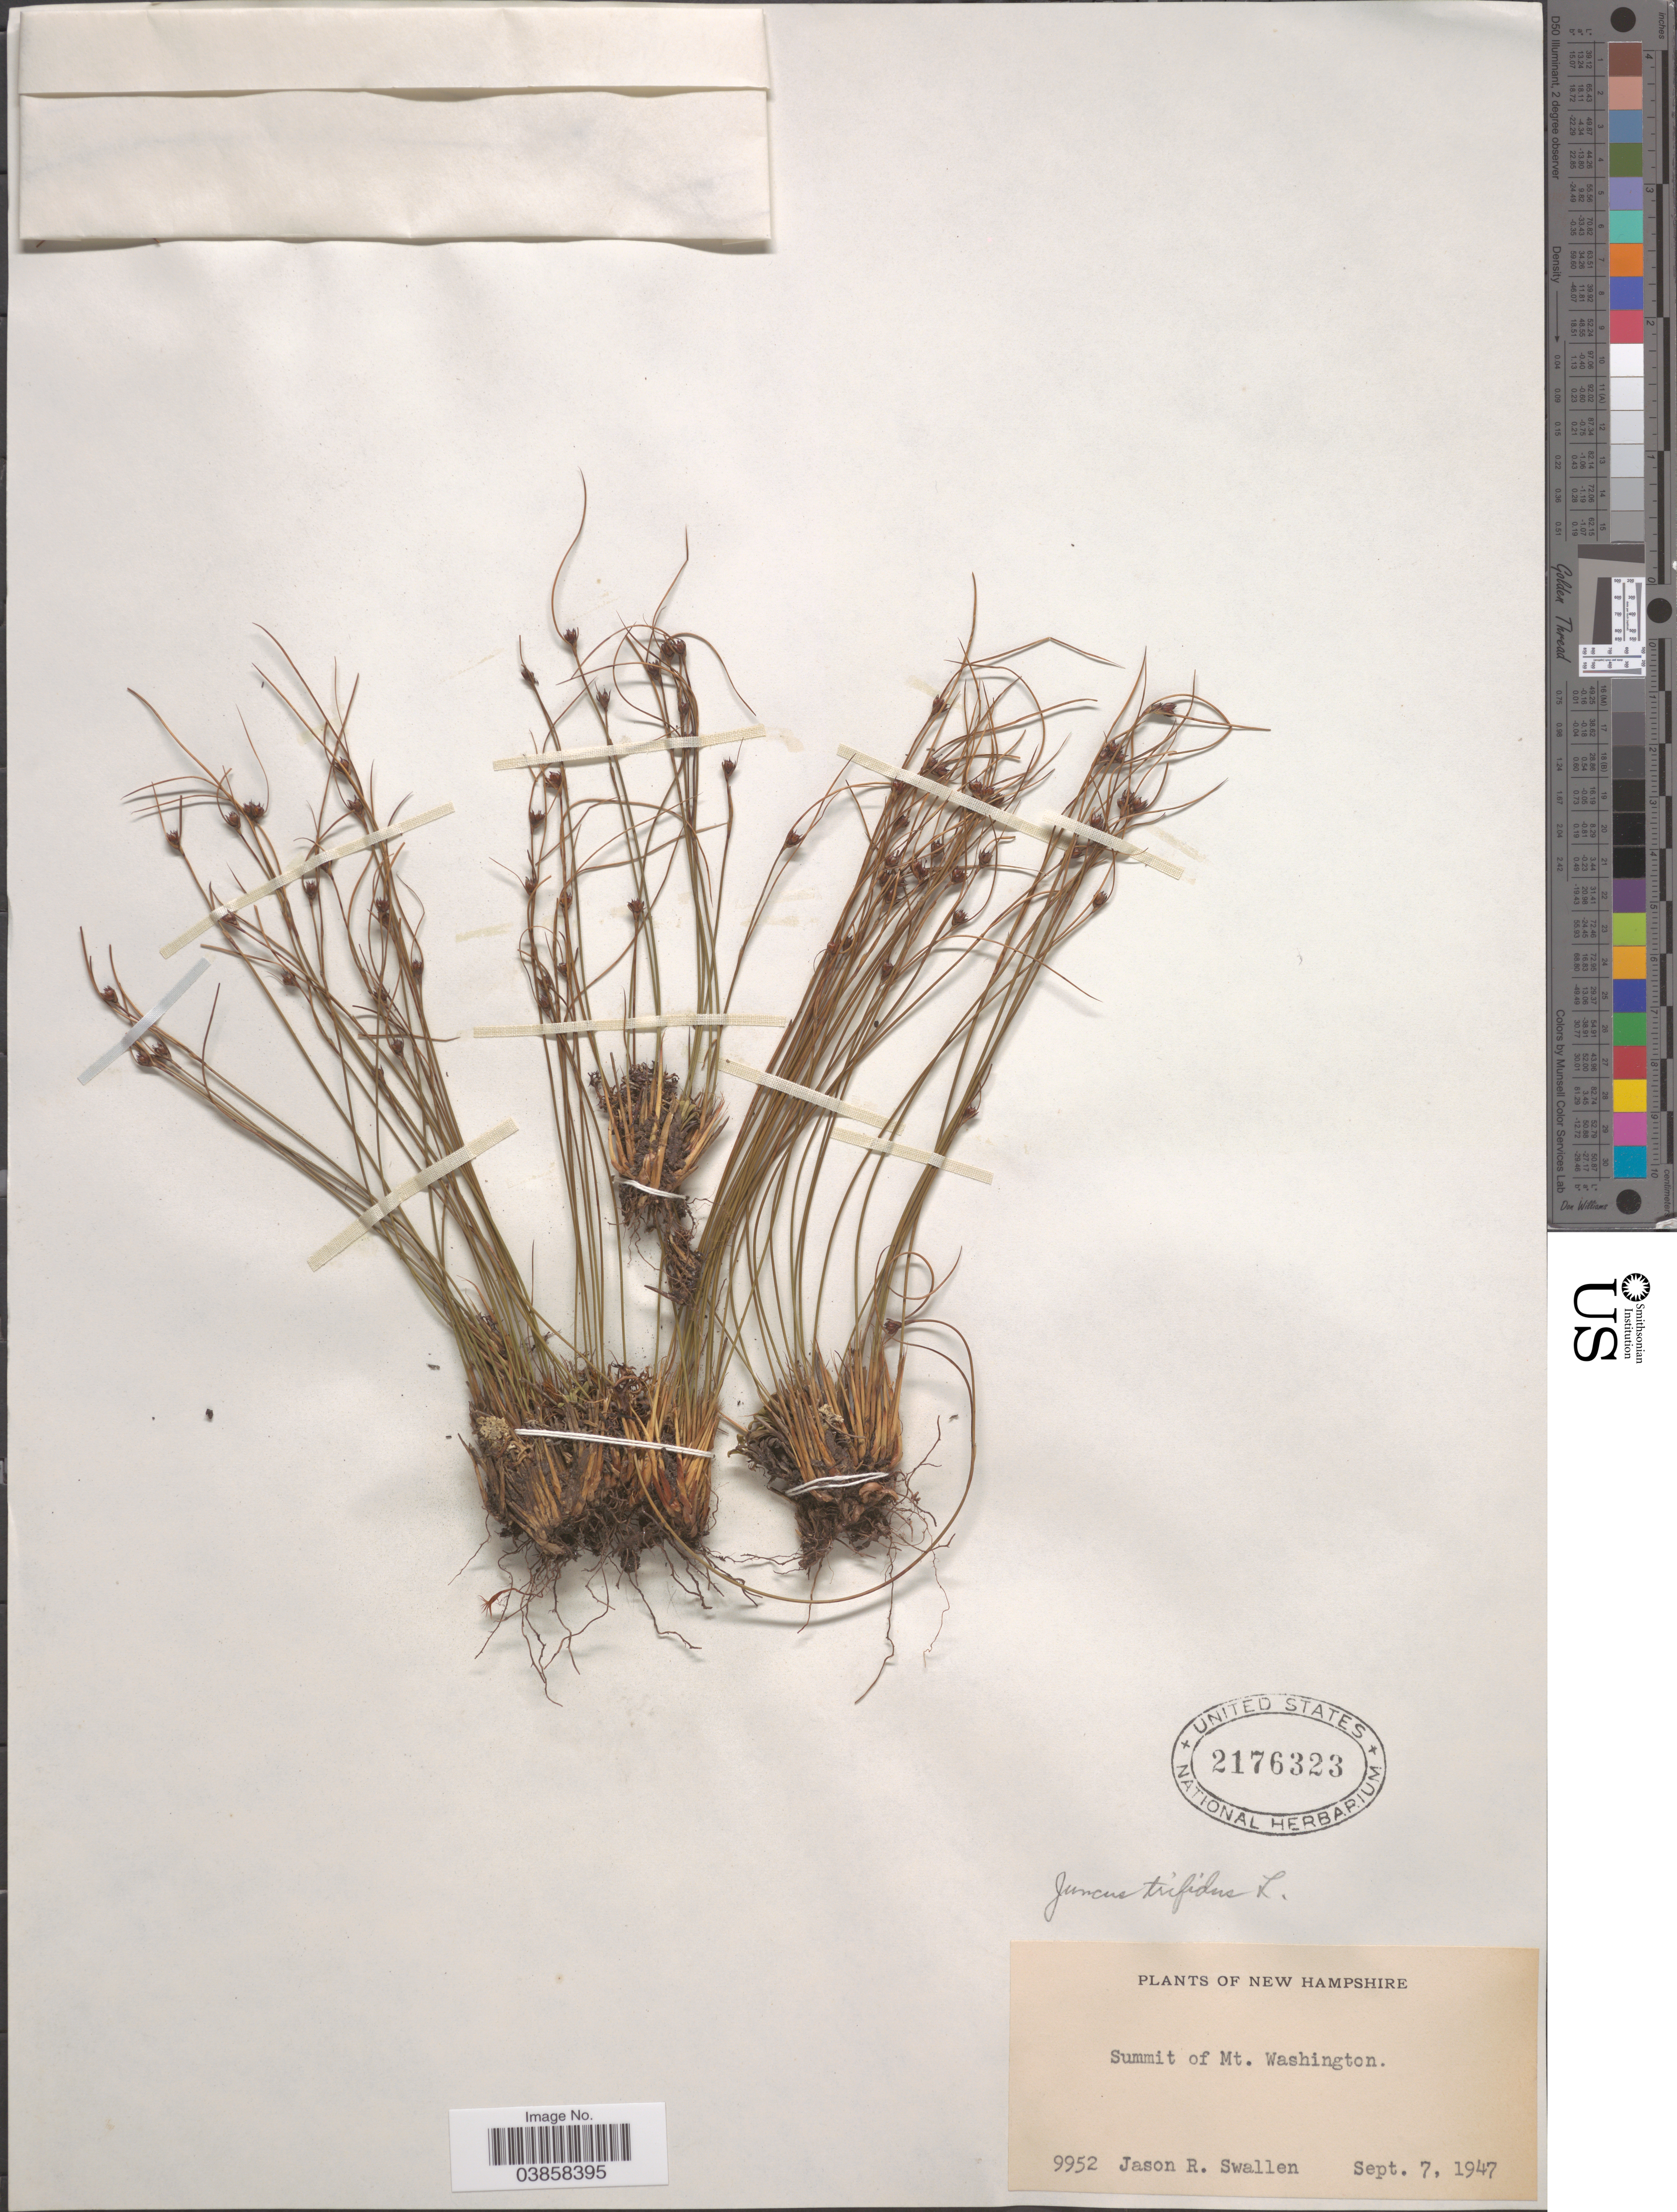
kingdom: Plantae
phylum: Tracheophyta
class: Liliopsida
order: Poales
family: Juncaceae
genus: Juncus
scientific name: Juncus trifidus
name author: L.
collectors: J. R. Swallen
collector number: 9952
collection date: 1947-09-07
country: United States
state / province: New Hampshire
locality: Summit of Mt. Washington.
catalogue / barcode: US 2176323